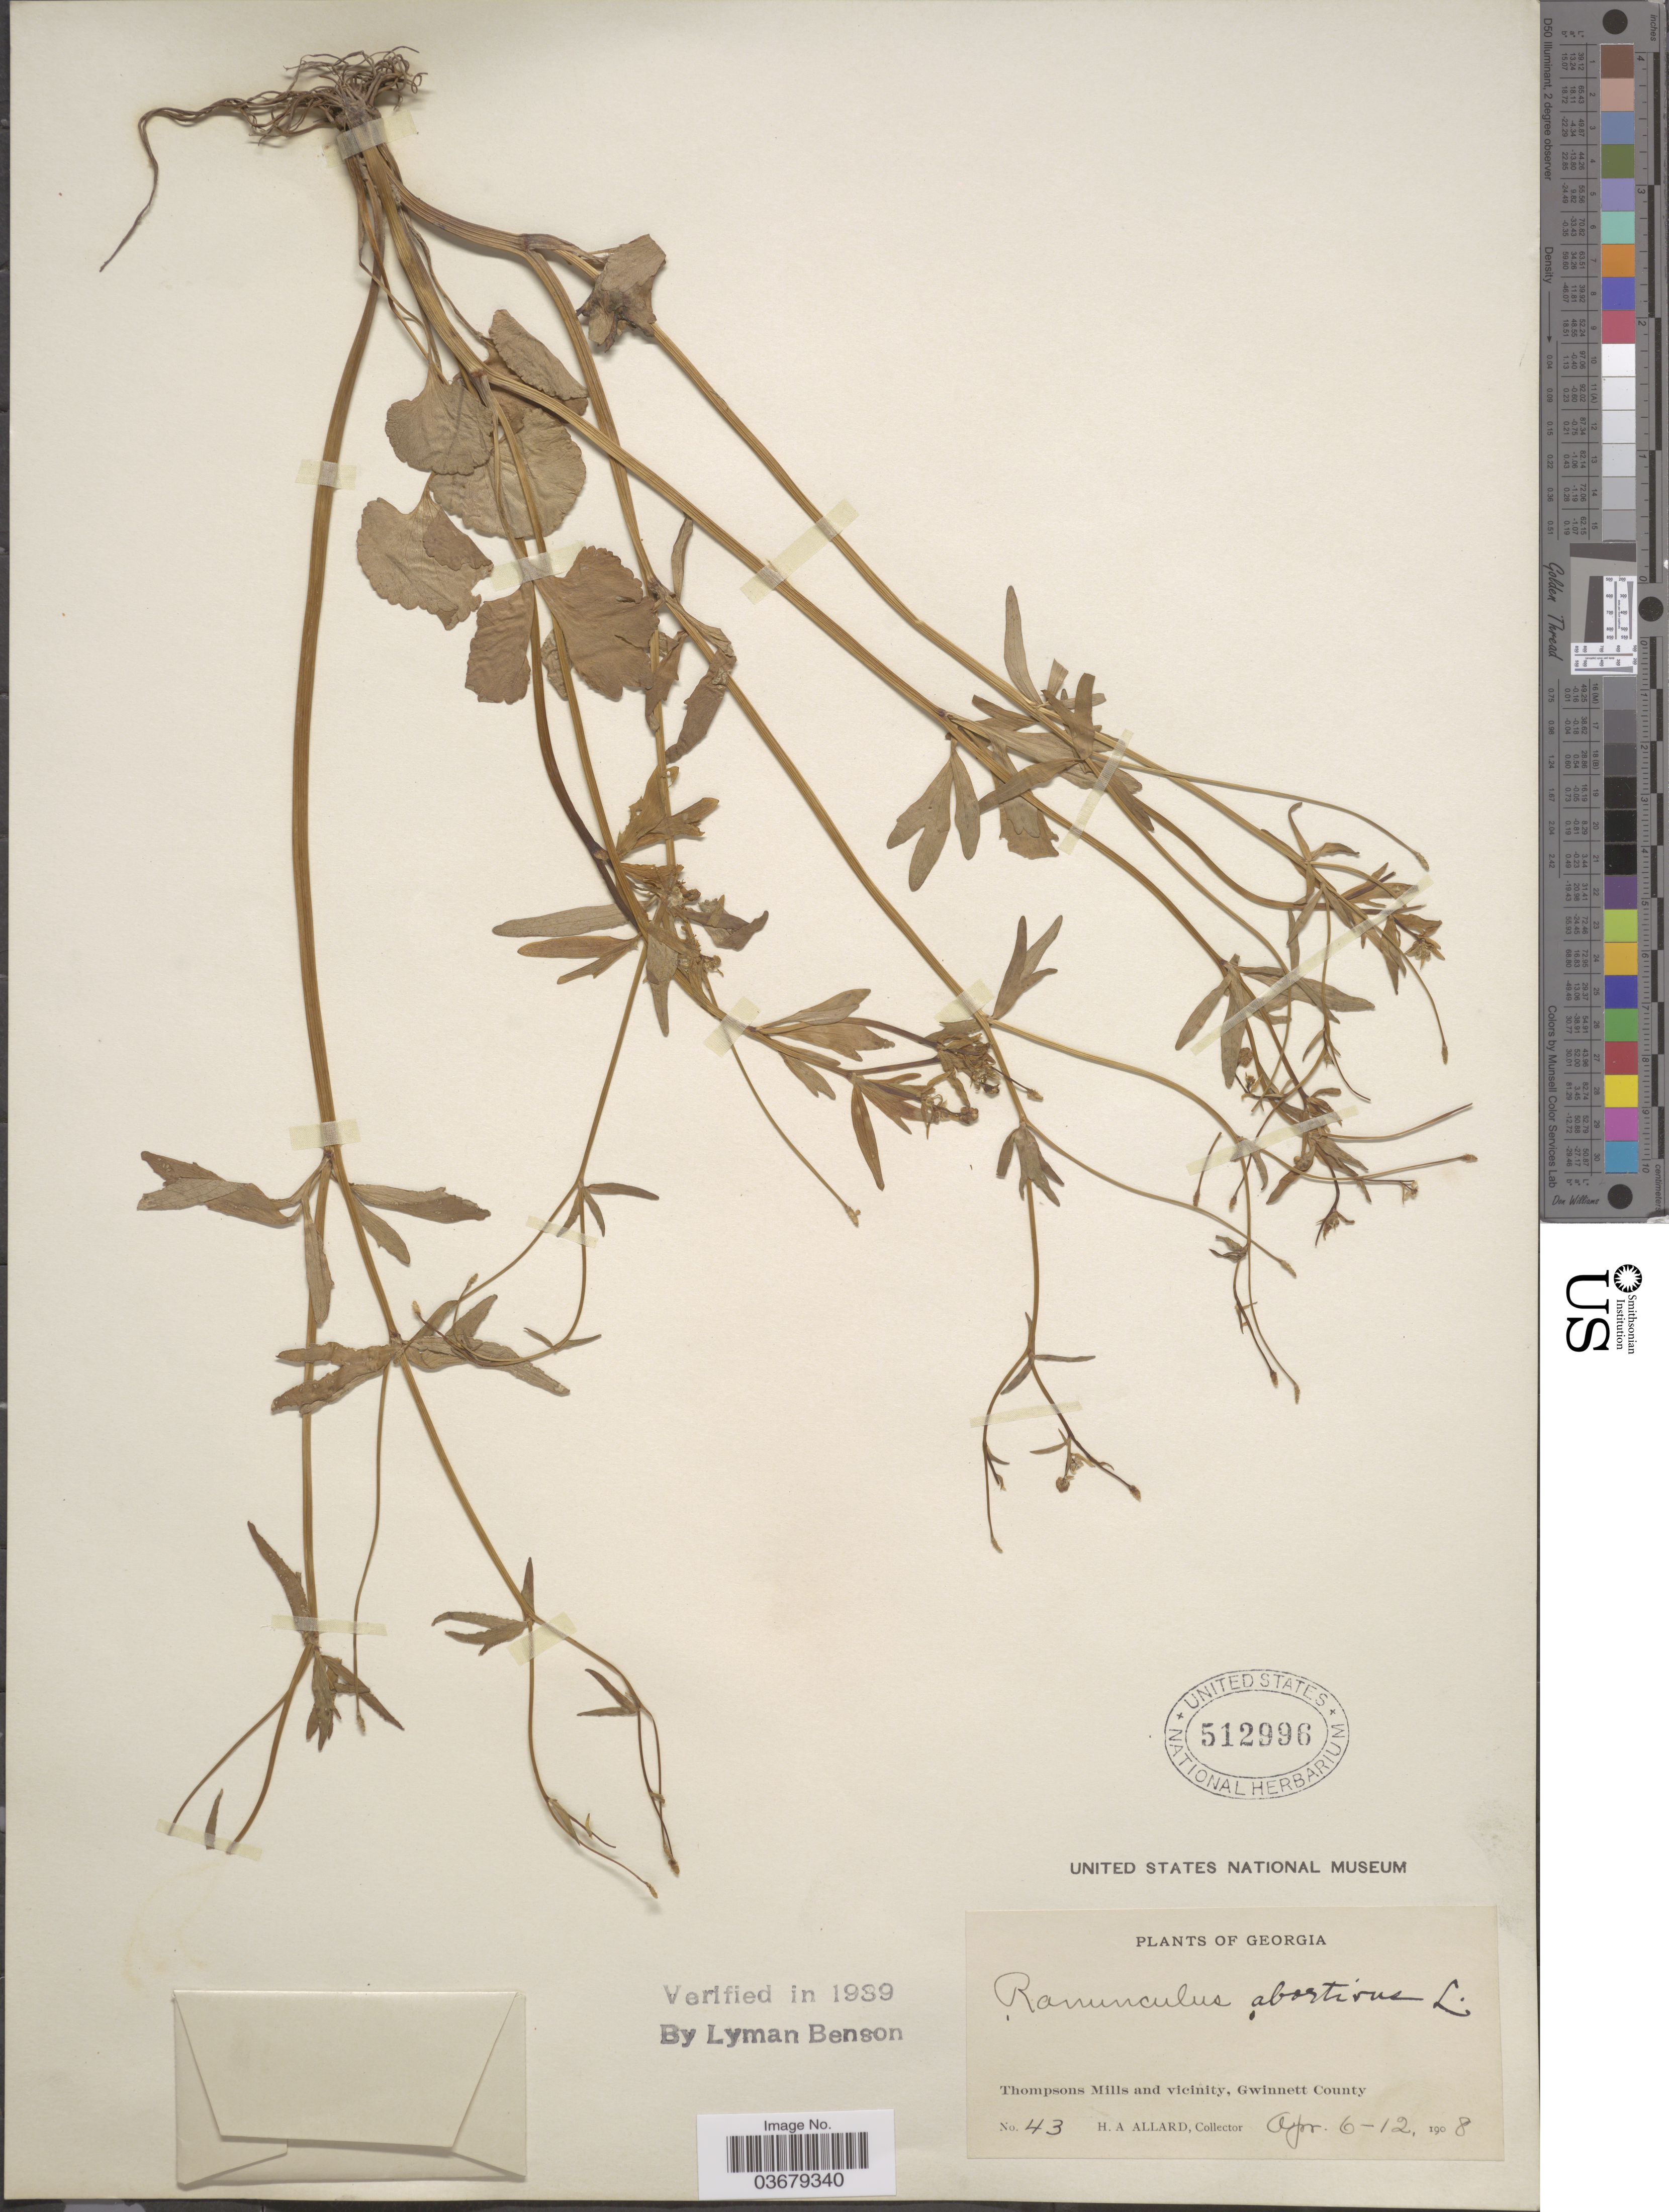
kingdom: Plantae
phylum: Tracheophyta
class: Magnoliopsida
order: Ranunculales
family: Ranunculaceae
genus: Ranunculus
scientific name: Ranunculus abortivus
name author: L.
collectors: H. A. Allard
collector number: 43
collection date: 1908-04-06/1908-04-12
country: United States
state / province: Georgia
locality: Thompsons Mills and vicinity, Gwinnett County.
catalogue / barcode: US 512996